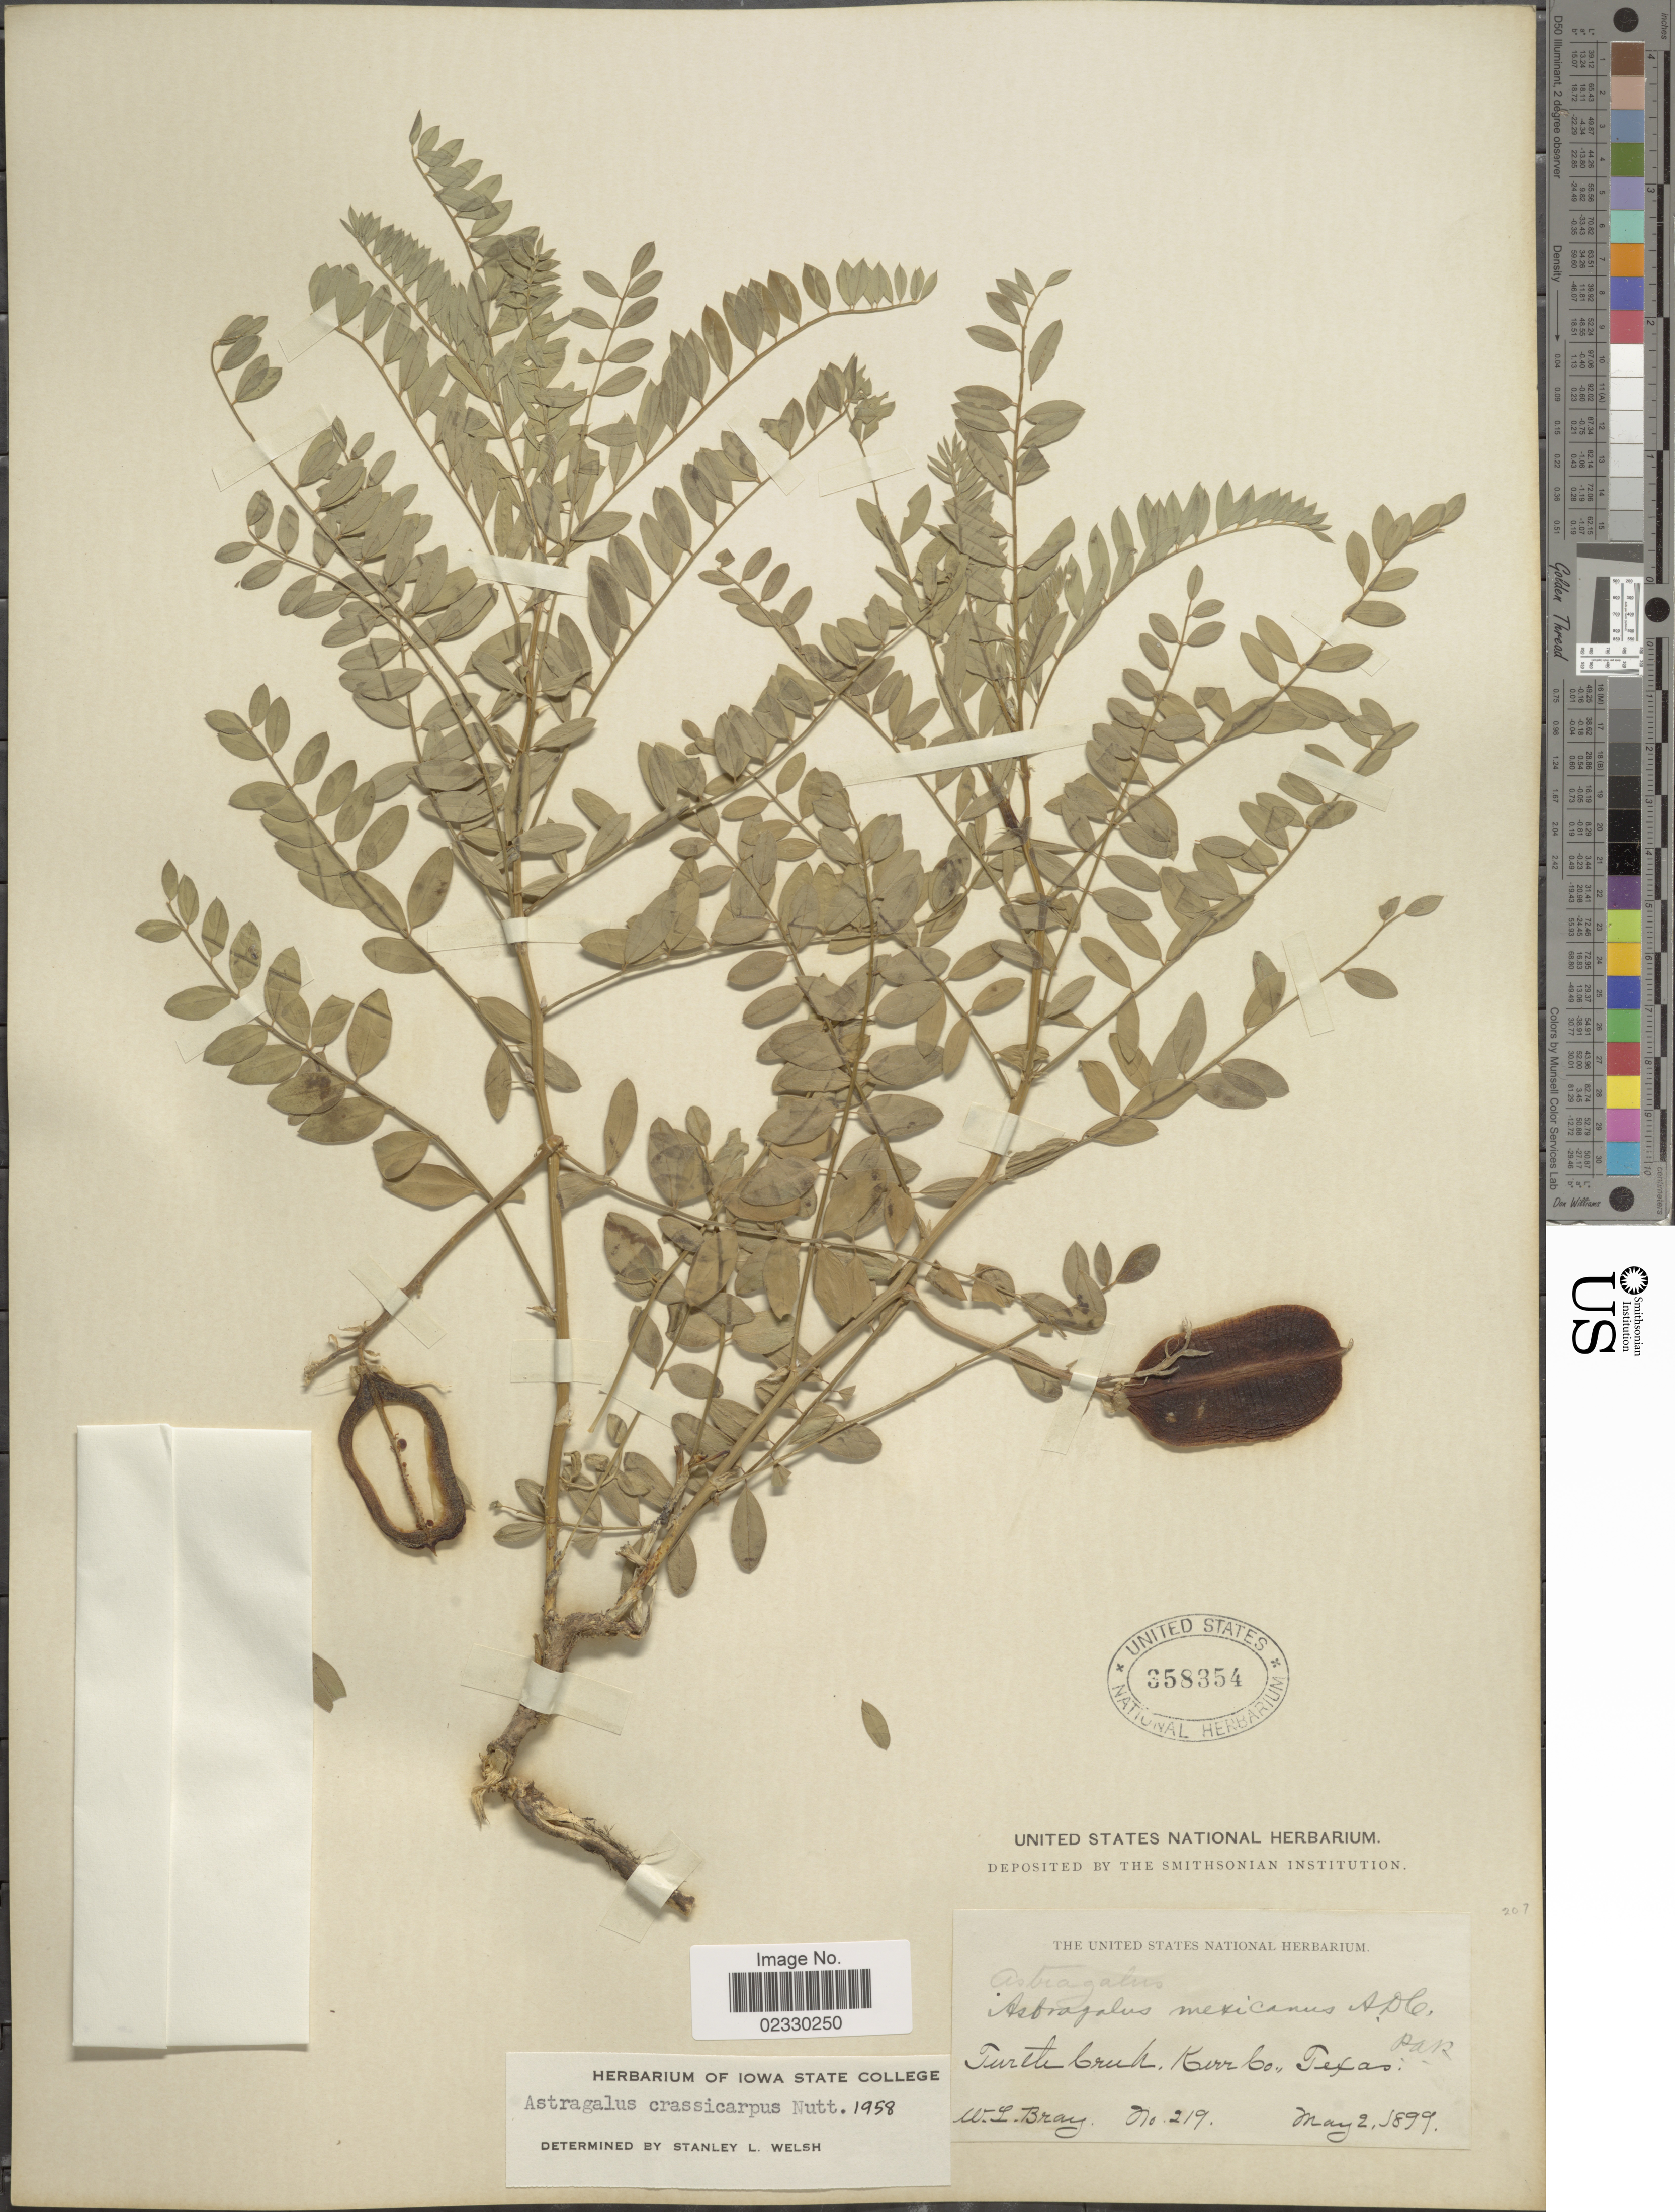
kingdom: Plantae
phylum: Tracheophyta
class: Magnoliopsida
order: Fabales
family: Fabaceae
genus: Astragalus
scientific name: Astragalus crassicarpus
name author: Nutt.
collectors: W. L. Bray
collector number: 219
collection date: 1899-05-02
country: United States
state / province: Texas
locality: Turtle Creek, Kerr Co.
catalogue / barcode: US 358354